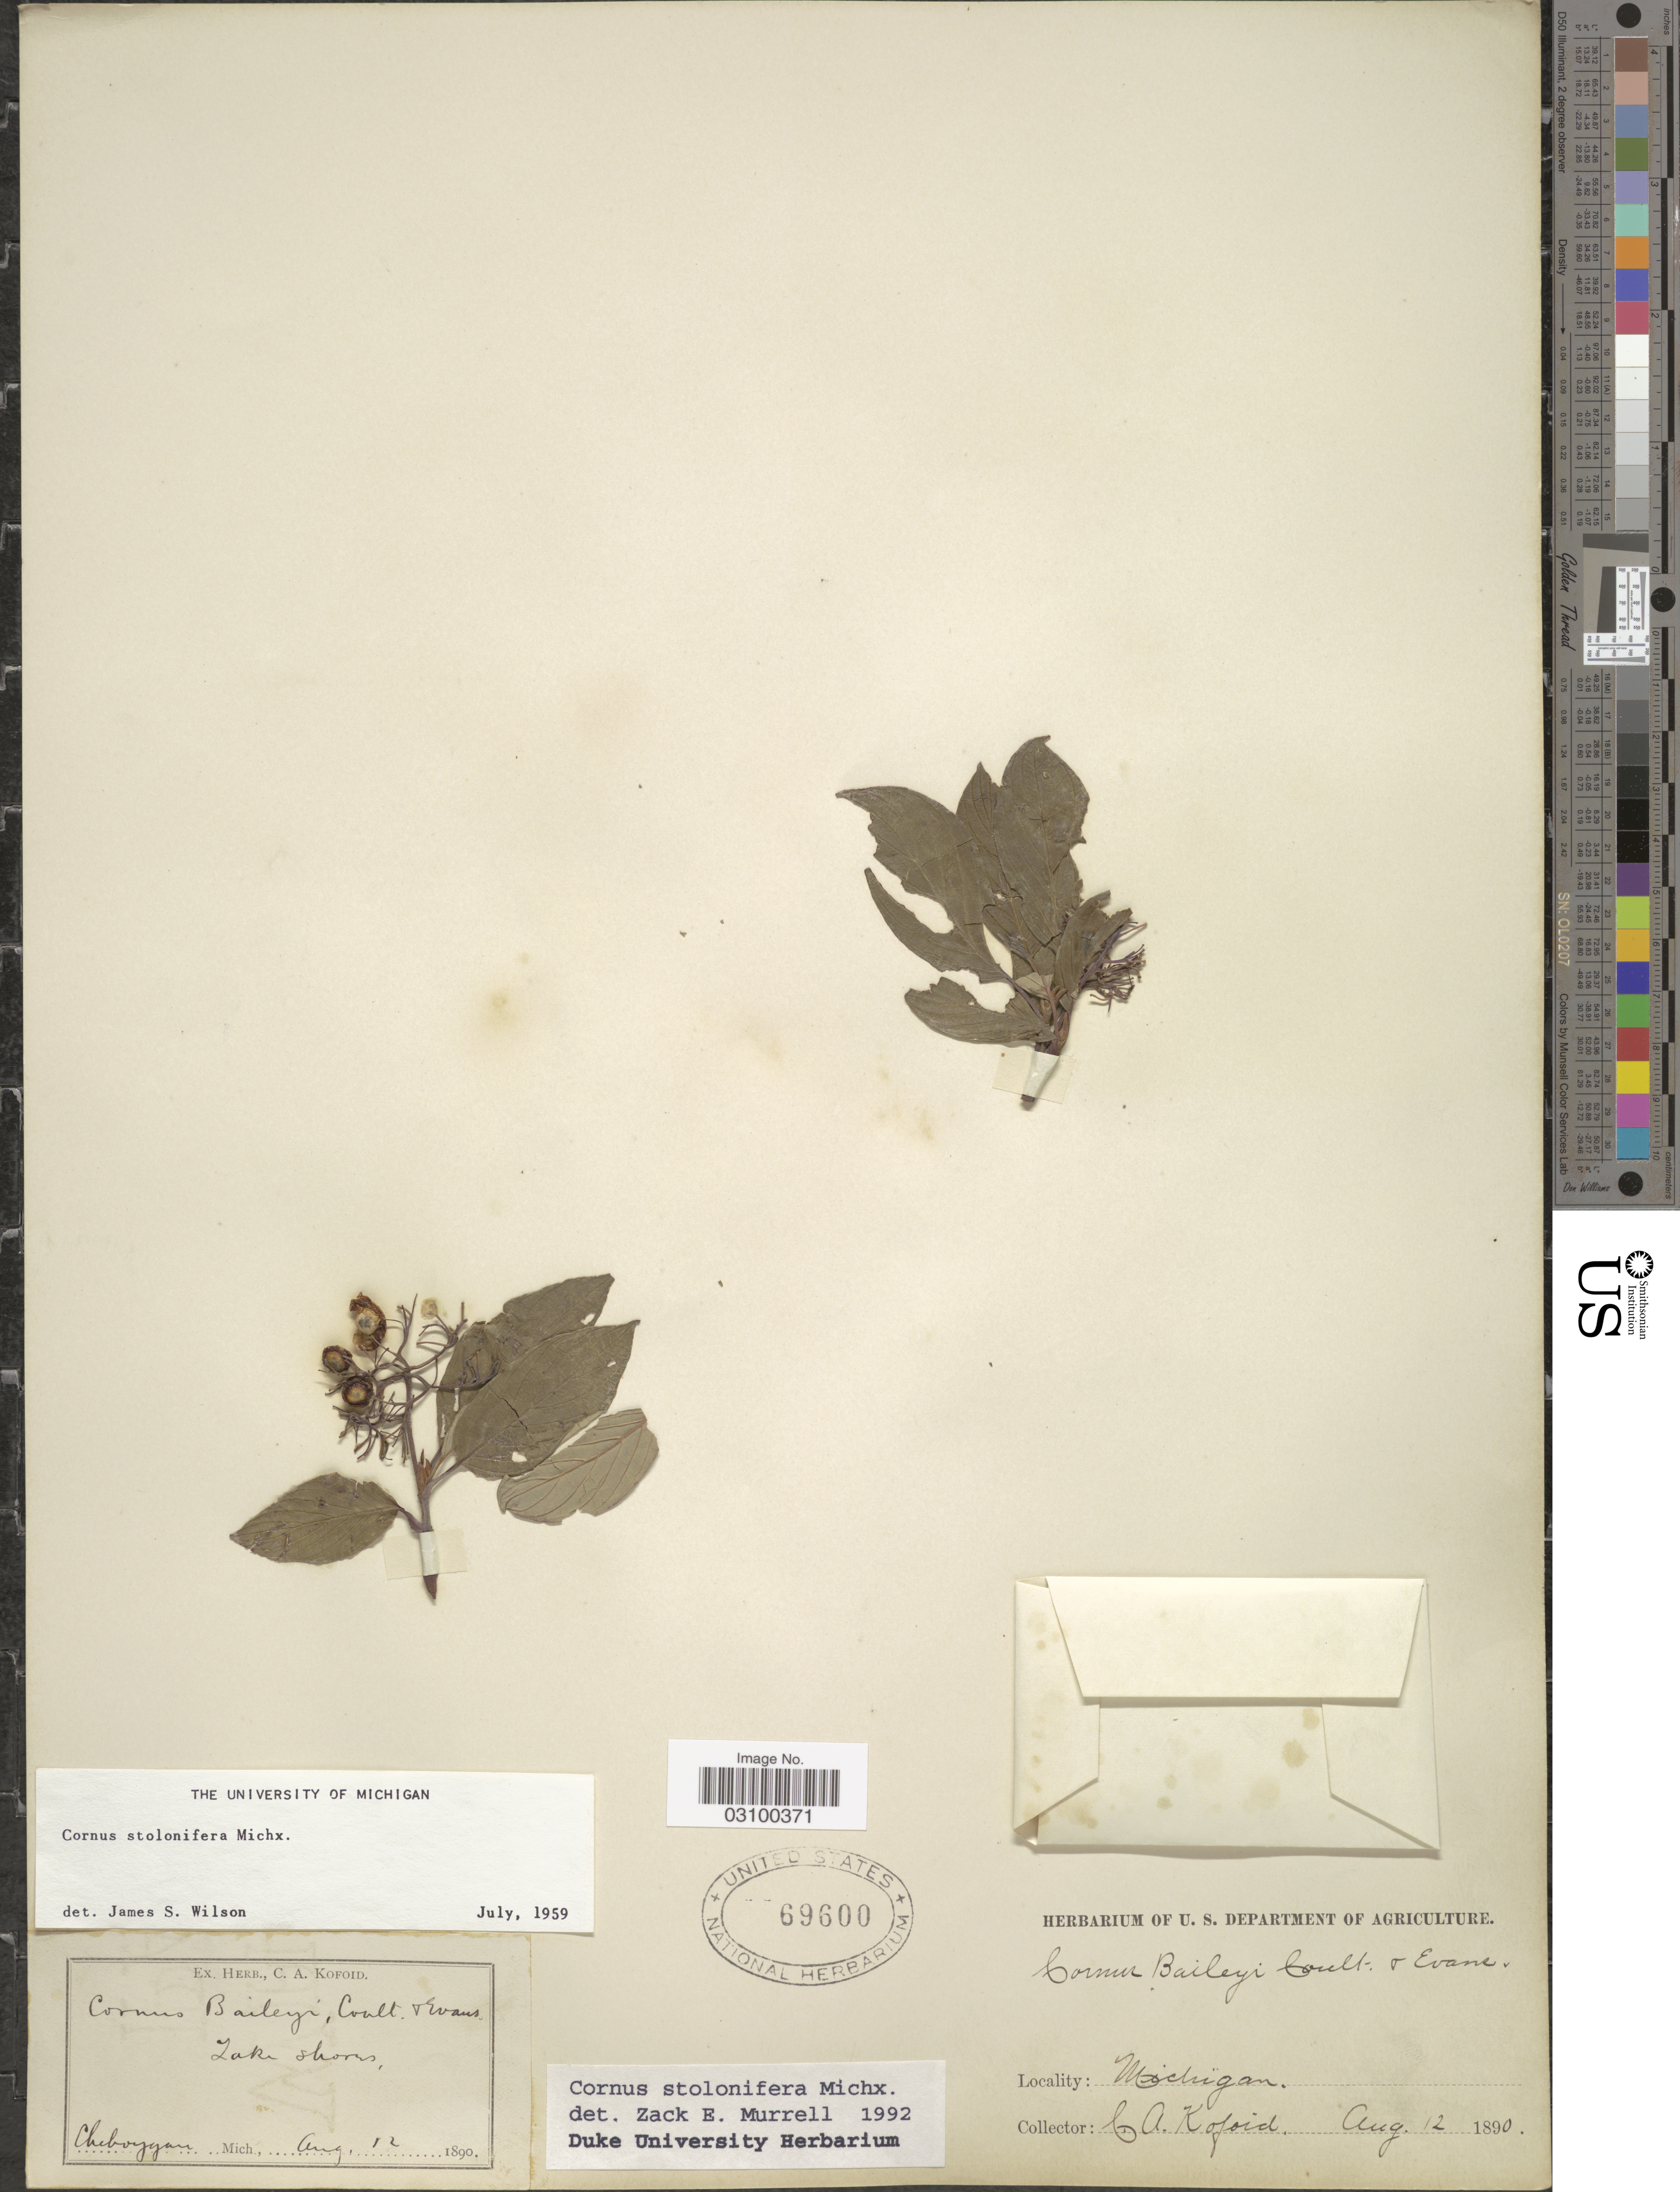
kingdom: Plantae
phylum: Tracheophyta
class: Magnoliopsida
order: Cornales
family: Cornaceae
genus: Cornus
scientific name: Cornus sericea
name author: L.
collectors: C. Kofoid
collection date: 1890-08-12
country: United States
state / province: Michigan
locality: Lake Shores. Cheboygan Mich.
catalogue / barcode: US 69600